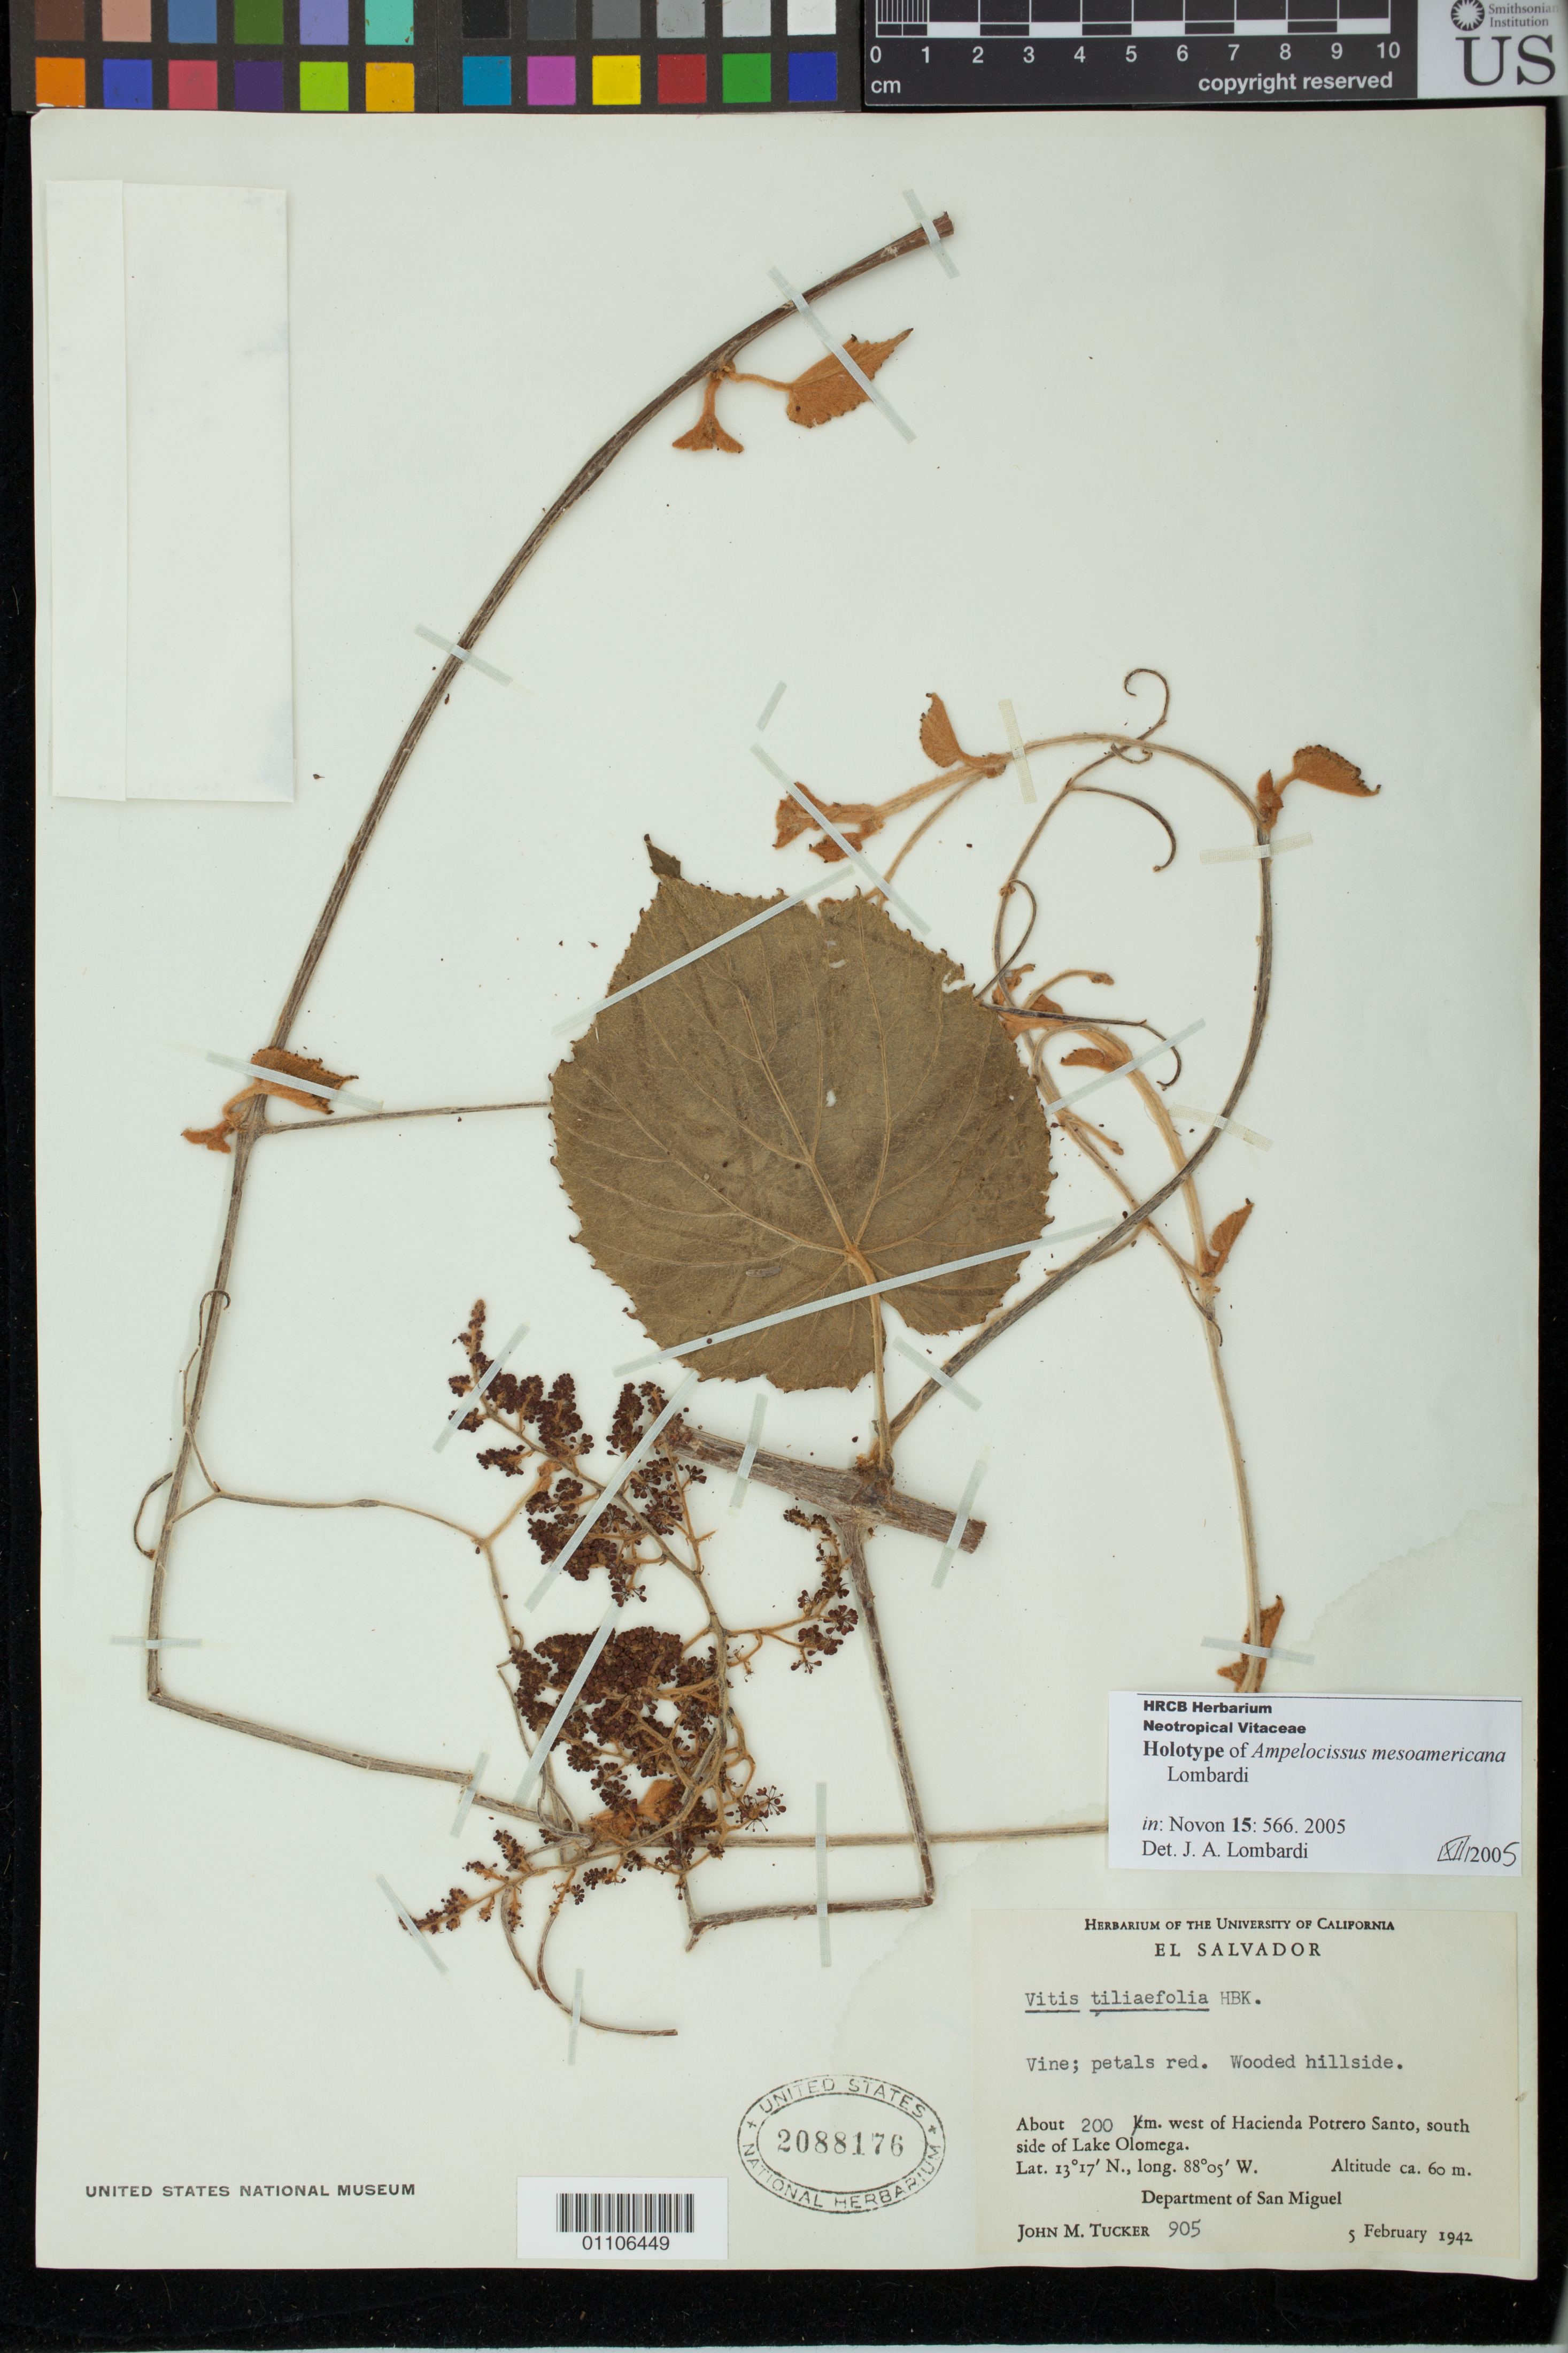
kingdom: Plantae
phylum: Tracheophyta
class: Magnoliopsida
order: Vitales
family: Vitaceae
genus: Ampelocissus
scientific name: Ampelocissus mesoamericana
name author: Lombardi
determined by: Lombardi, Julio A.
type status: Holotype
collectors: J. M. Tucker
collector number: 905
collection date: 1942-02-05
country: El Salvador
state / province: San Miguel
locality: About 200 km west of Hacienda Potrero Santo, south side of Lake Olomega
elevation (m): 60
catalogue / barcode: US 2088176